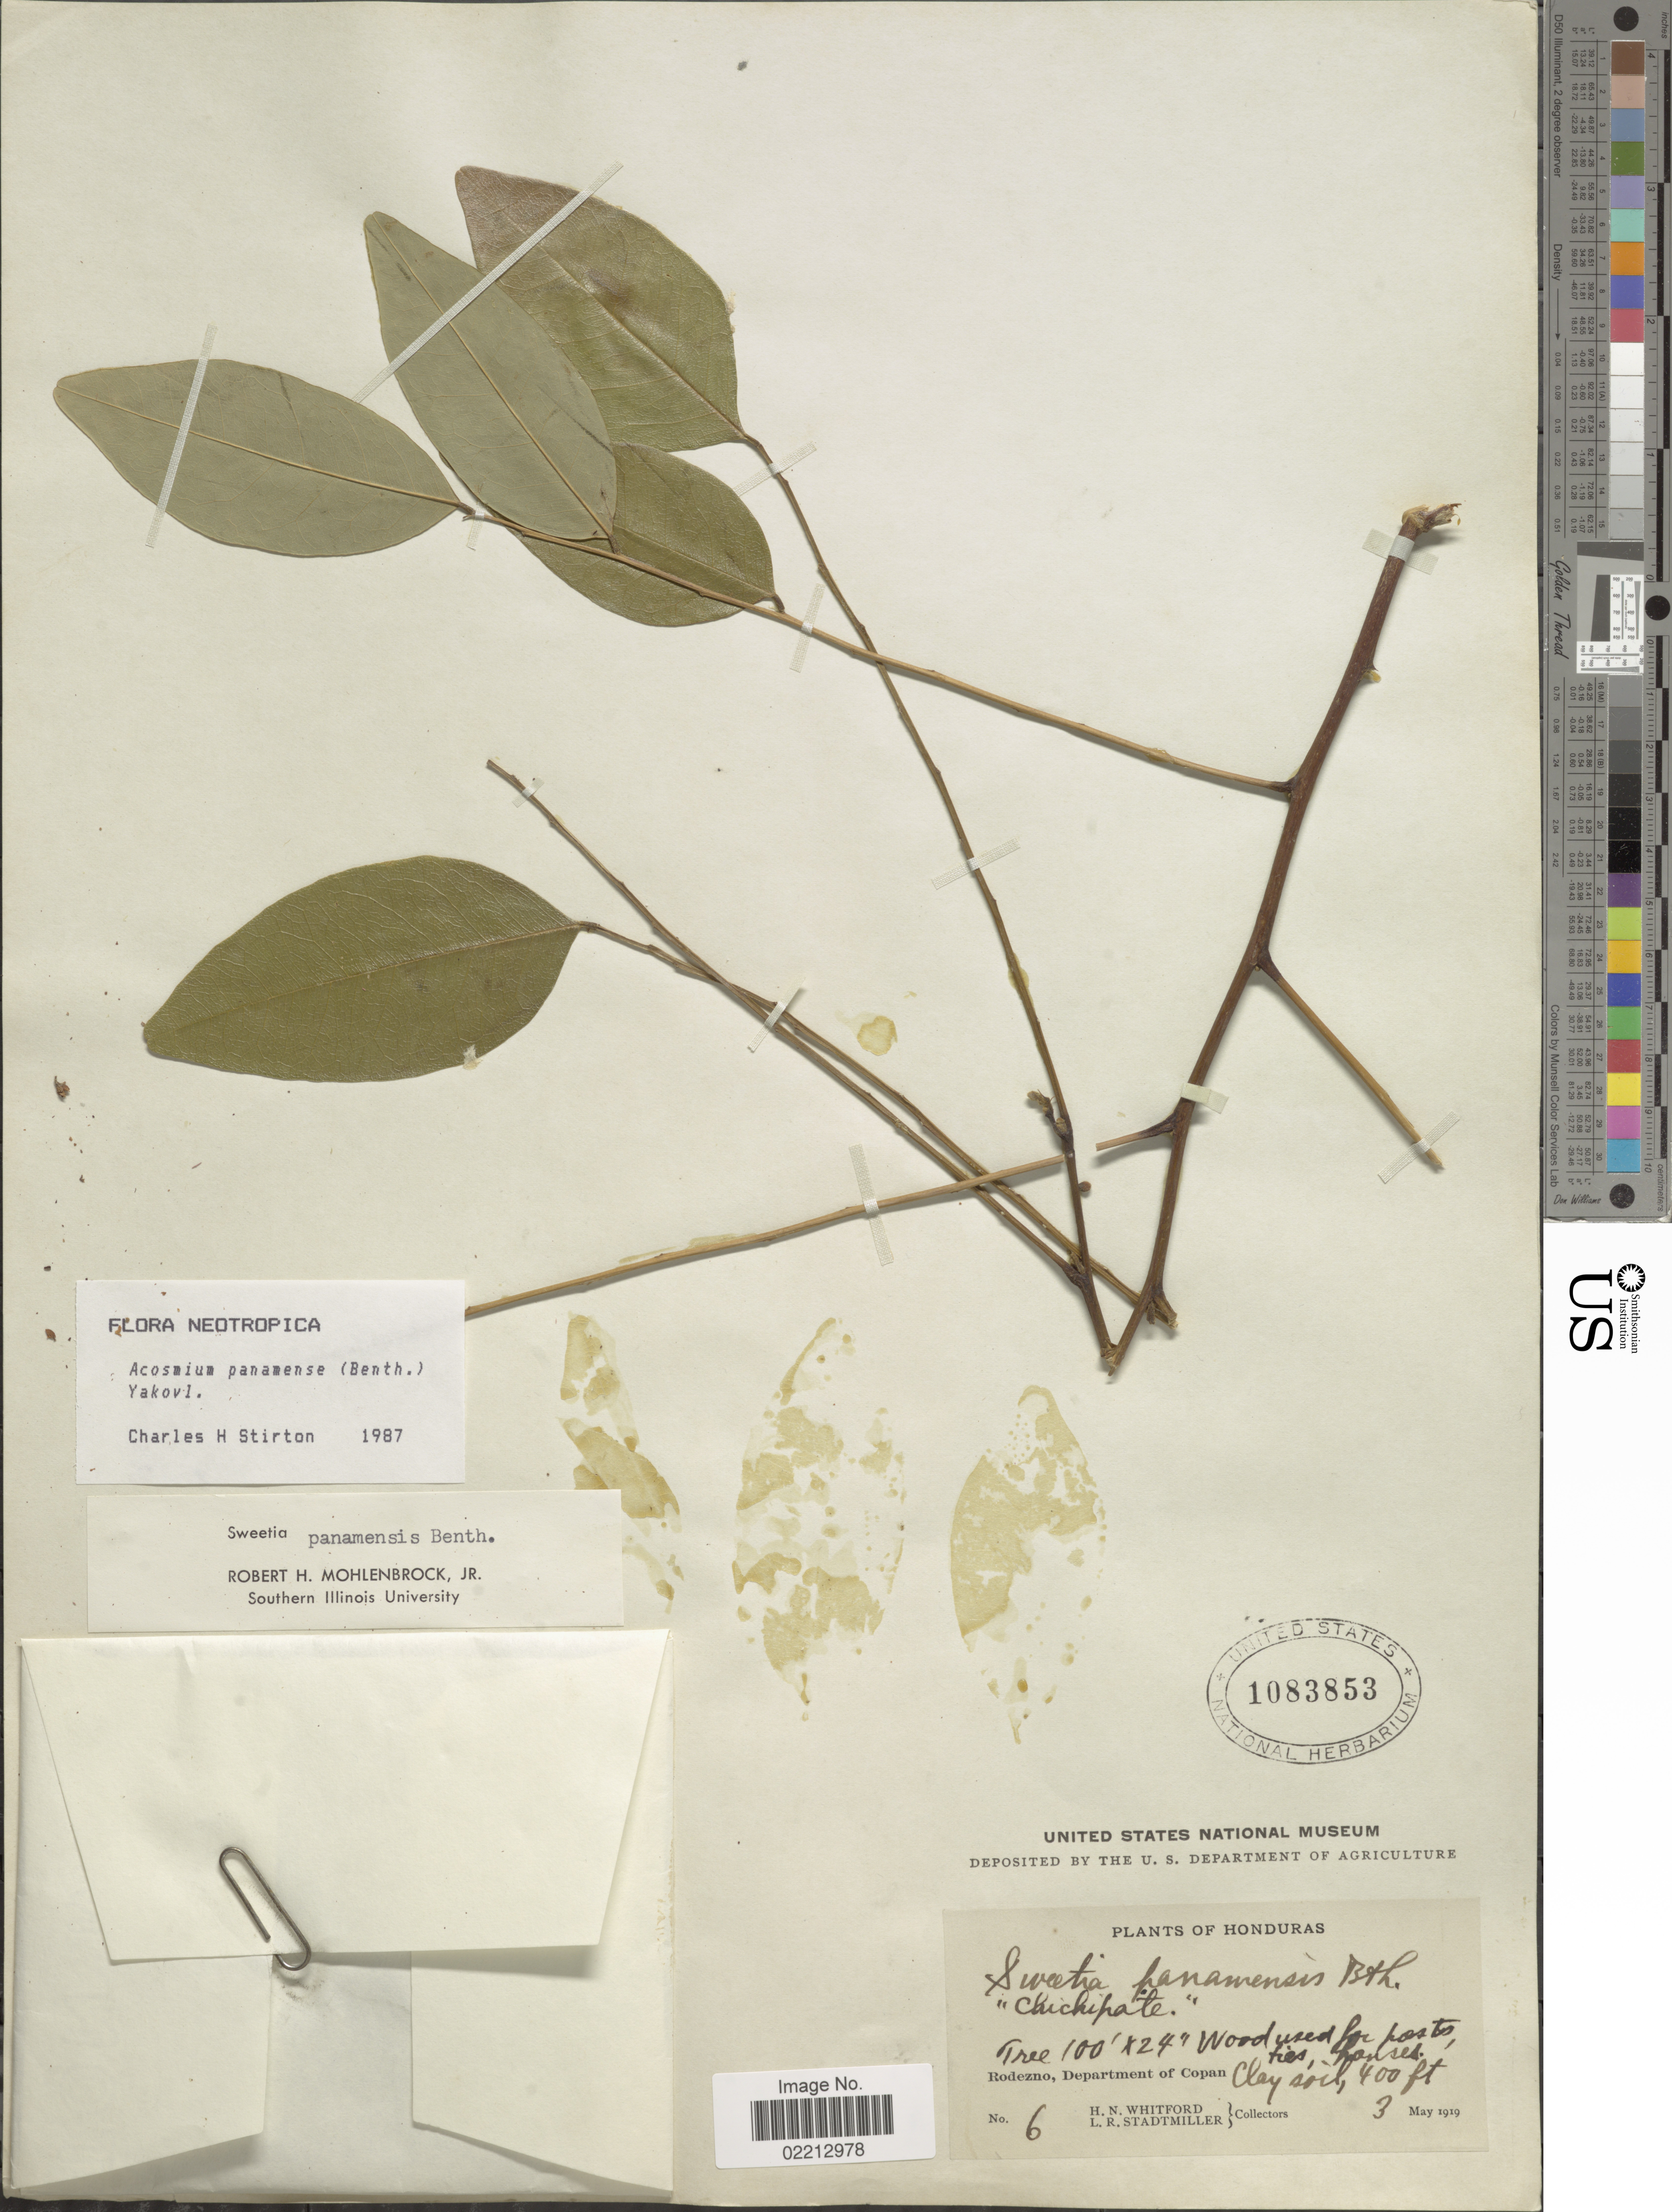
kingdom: Plantae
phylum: Tracheophyta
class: Magnoliopsida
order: Fabales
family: Fabaceae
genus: Acosmium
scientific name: Acosmium panamense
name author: (Benth.) Yakovlev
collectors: H. N. Whitford & L. Stadtmiller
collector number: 6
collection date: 1919-05-03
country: Honduras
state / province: Copán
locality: Rodenzo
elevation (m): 122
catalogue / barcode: US 1083853